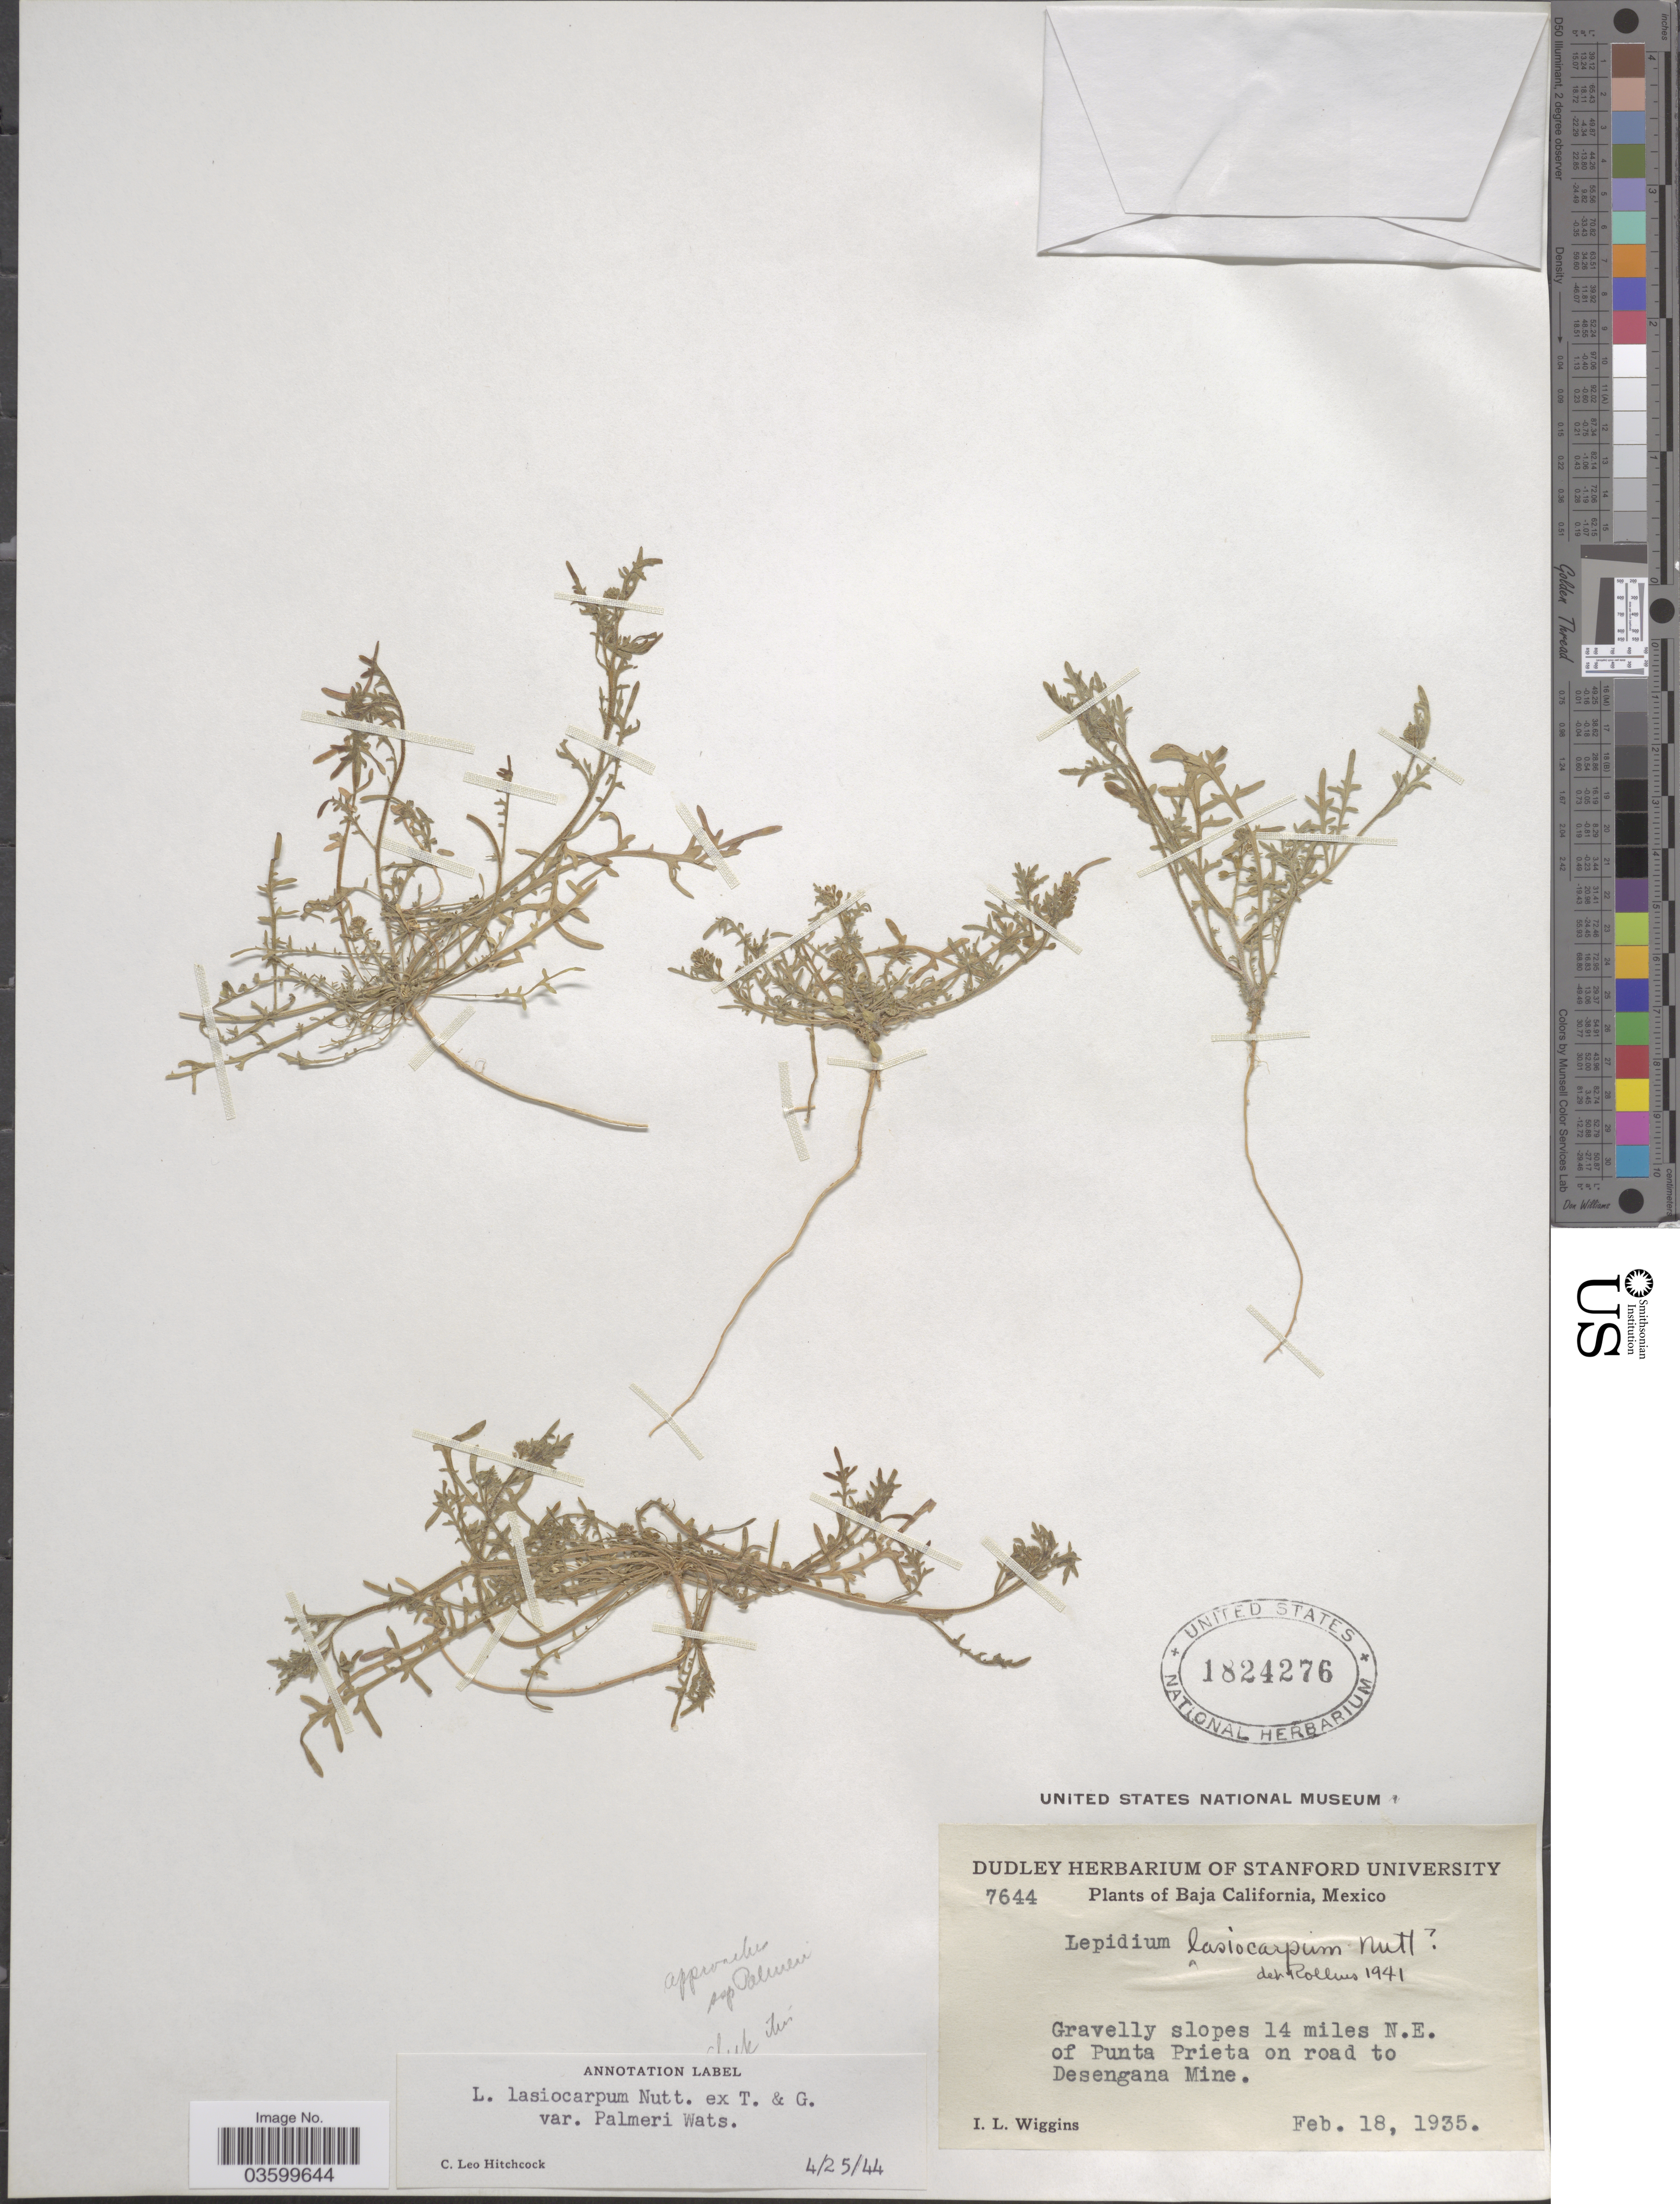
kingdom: Plantae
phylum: Tracheophyta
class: Magnoliopsida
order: Brassicales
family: Brassicaceae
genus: Lepidium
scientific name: Lepidium lasiocarpum var. palmeri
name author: (S. Watson) C.L. Hitchc.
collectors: I. L. Wiggins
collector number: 7644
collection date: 1935-02-18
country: Mexico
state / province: Baja California Norte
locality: Gravelly slopes 14 miles N. E. of Punta Prieta on road to Desengana Mine.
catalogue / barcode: US 1824276